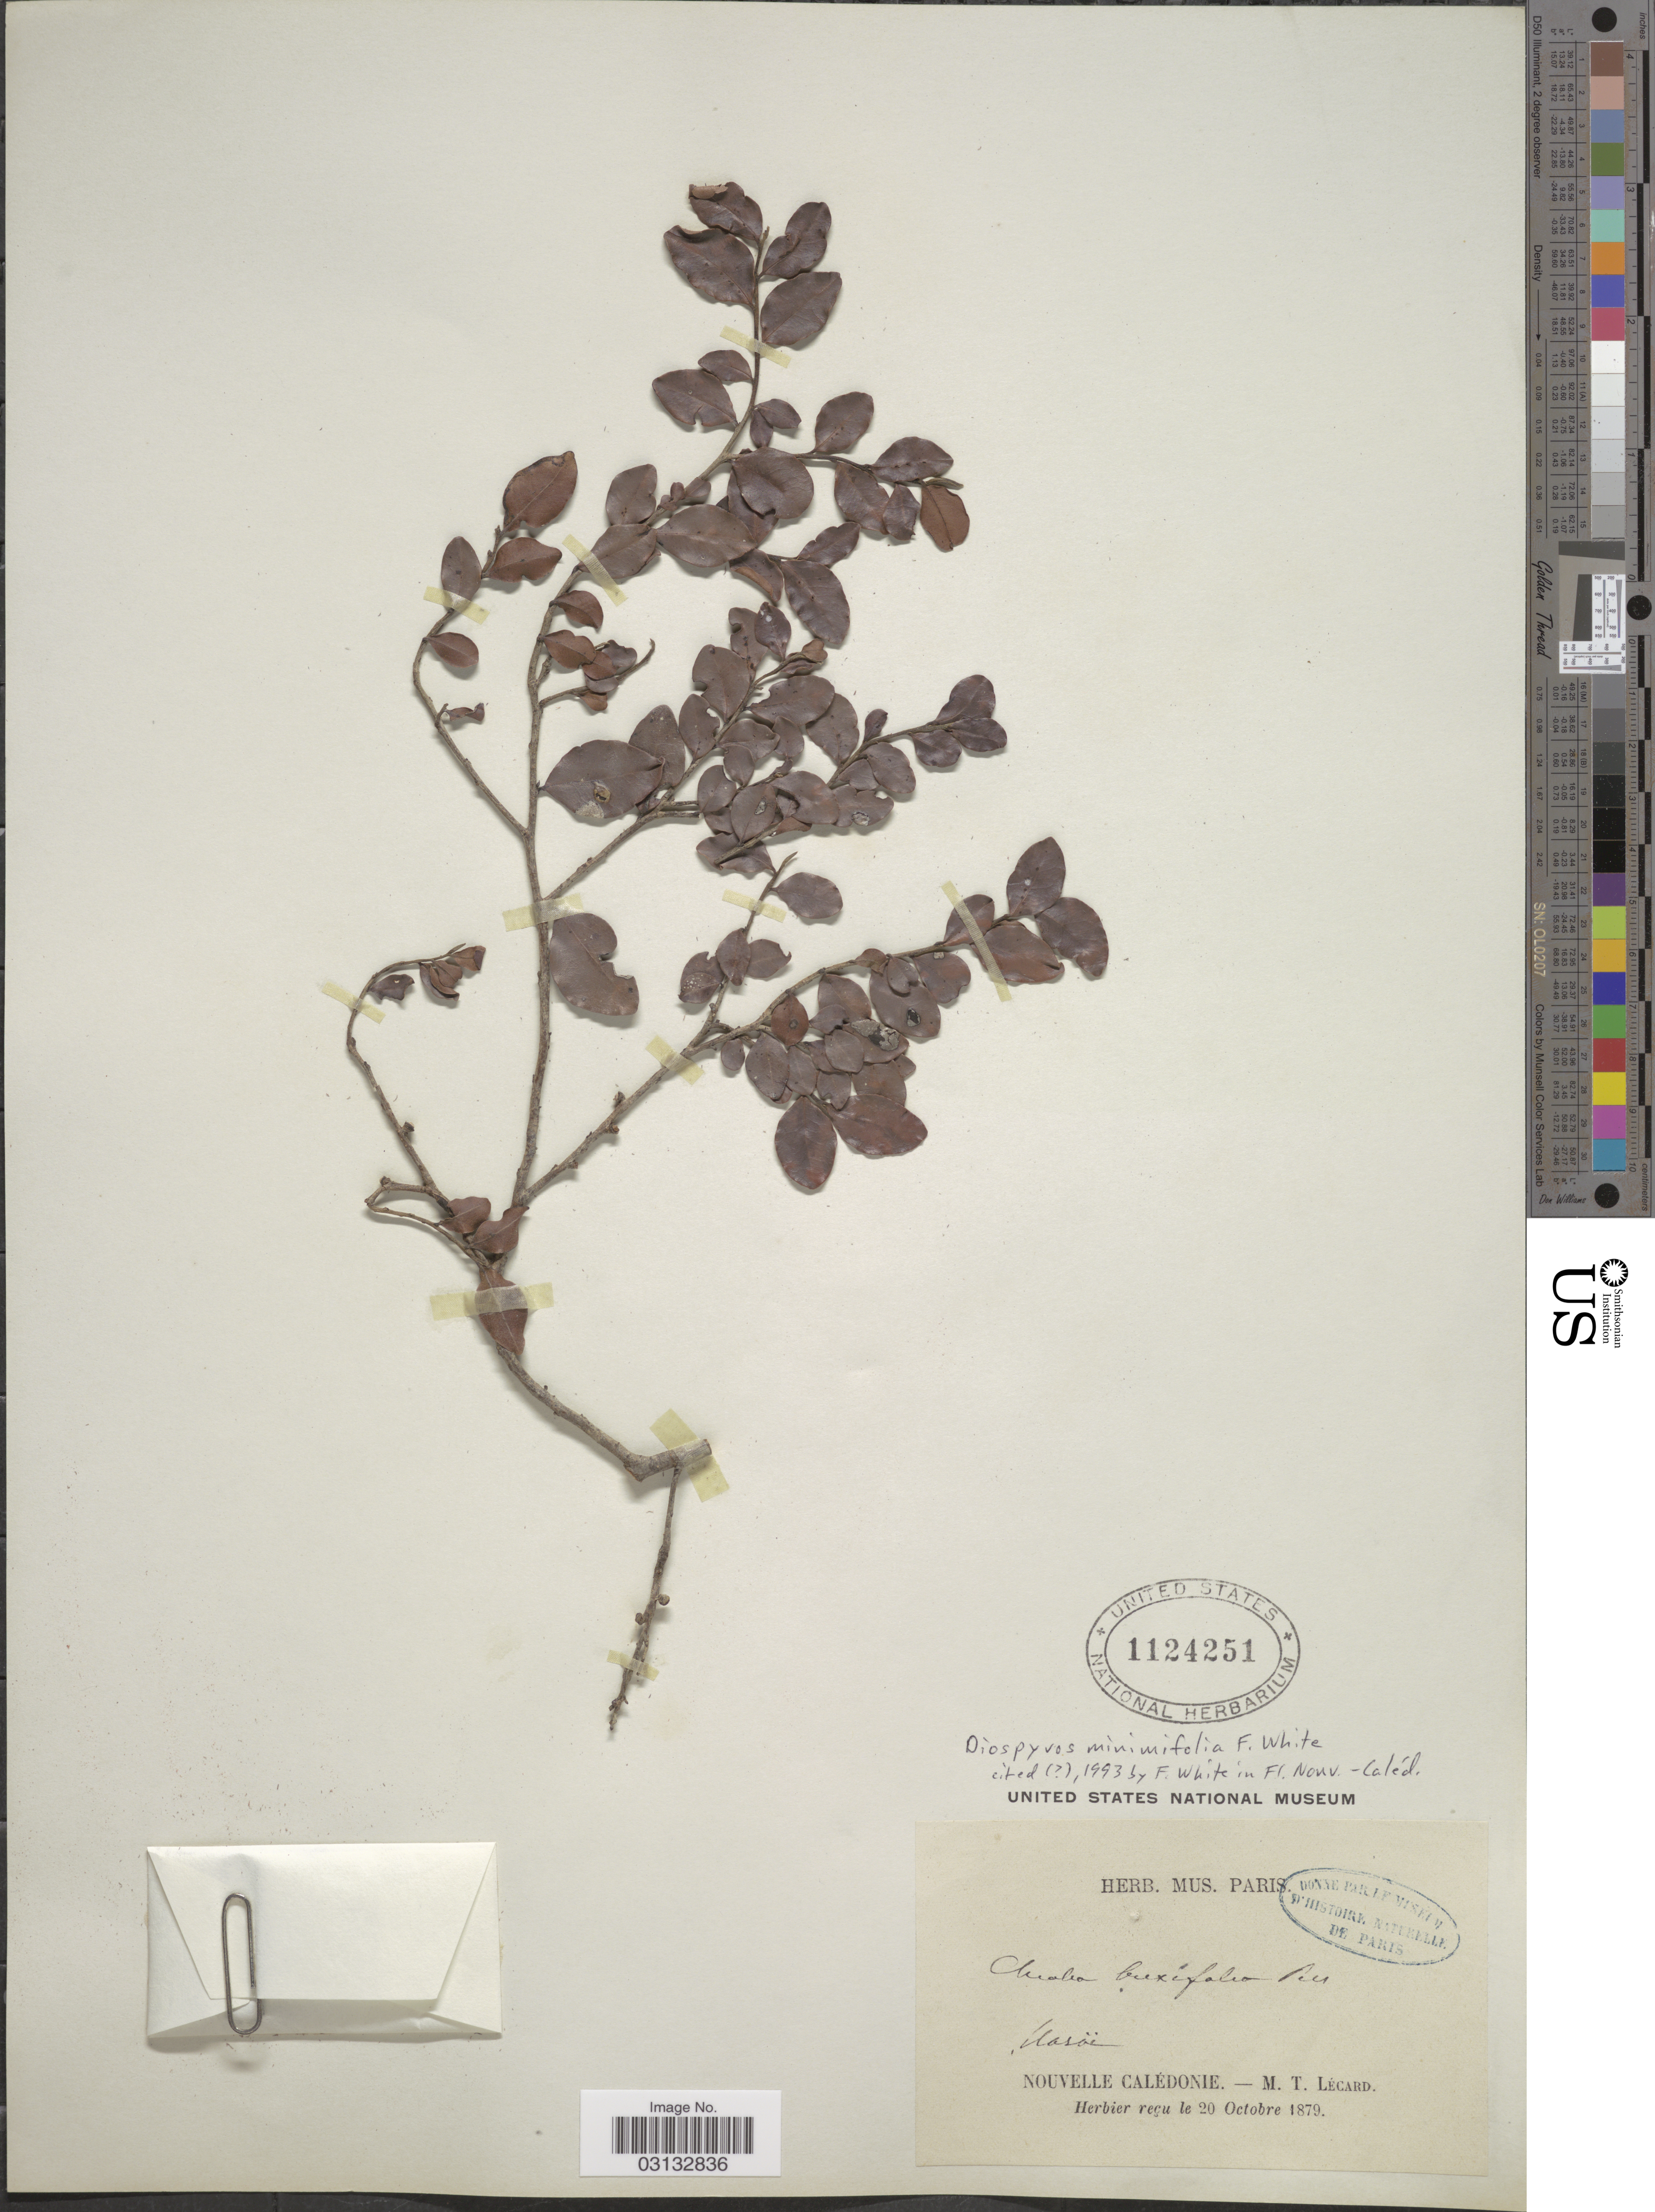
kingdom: Plantae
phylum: Tracheophyta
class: Magnoliopsida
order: Ericales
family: Ebenaceae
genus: Diospyros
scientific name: Diospyros minimifolia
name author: F. White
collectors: M. Lecard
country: New Caledonia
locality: Masöe [interpreted], Nouvelle Calédonie.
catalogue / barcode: US 1124251